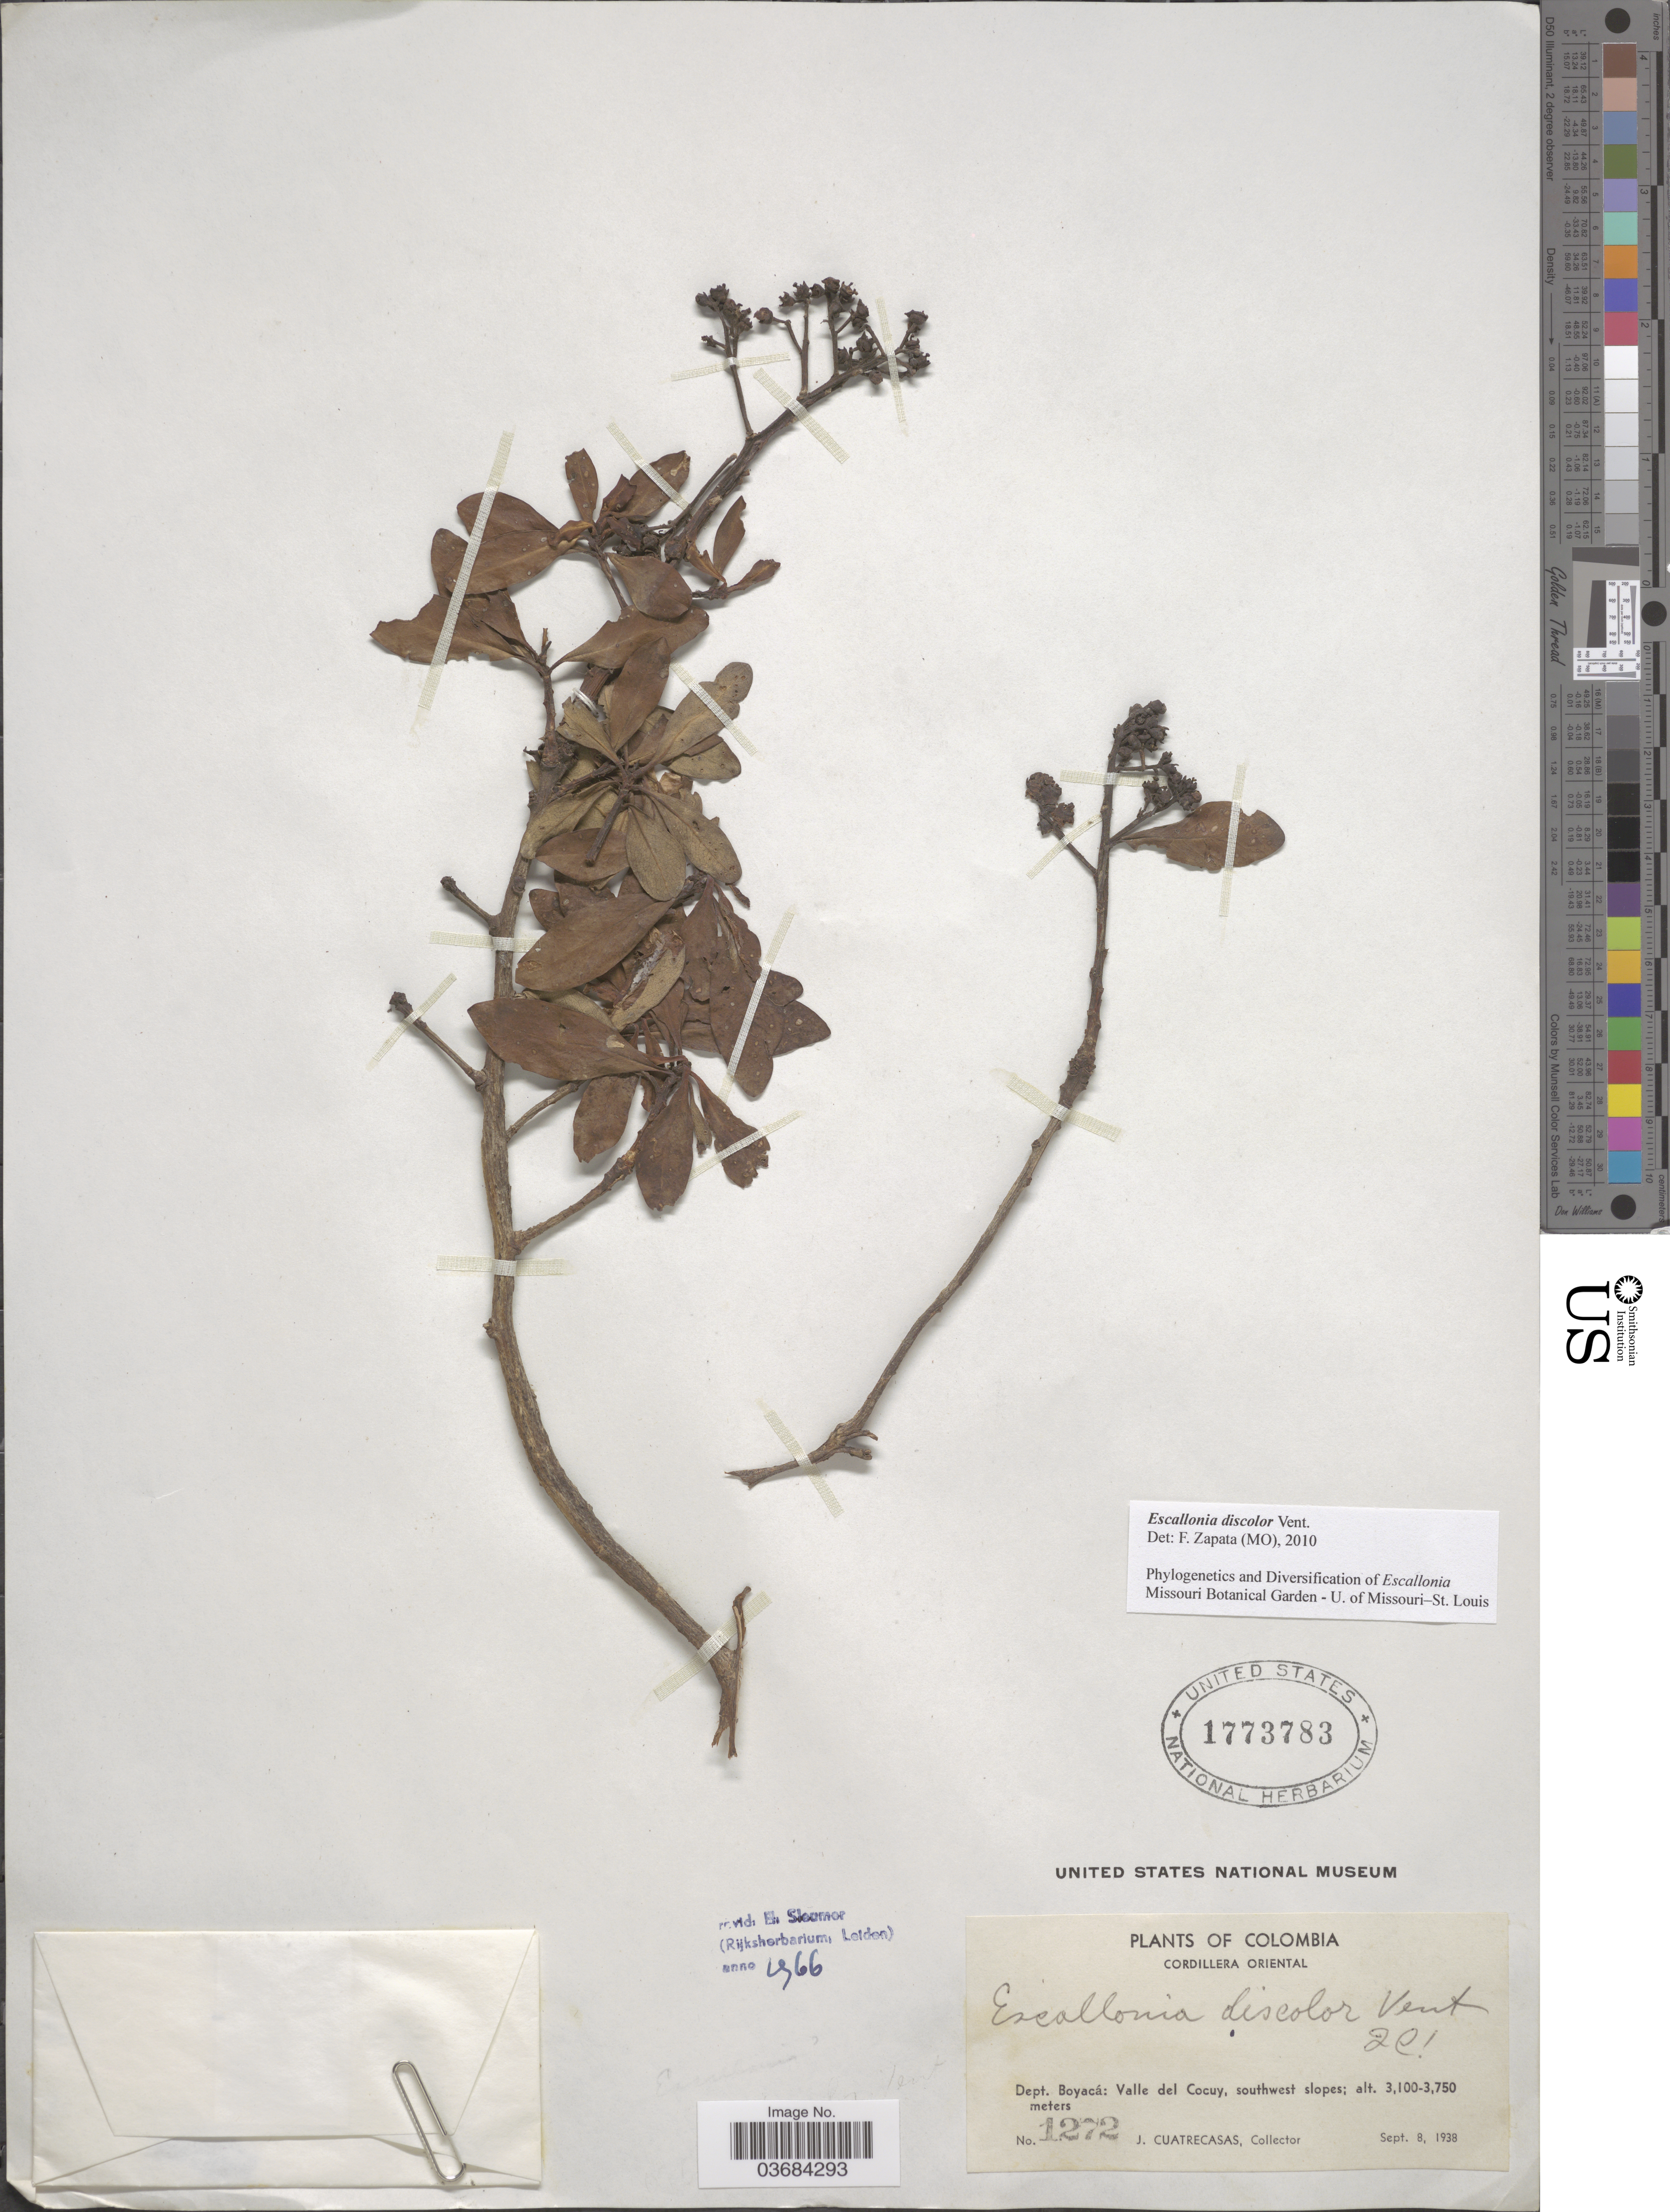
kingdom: Plantae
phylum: Tracheophyta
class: Magnoliopsida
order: Escalloniales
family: Escalloniaceae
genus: Escallonia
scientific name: Escallonia discolor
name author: Vent.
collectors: J. Cuatrecasas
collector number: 1272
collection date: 1938-09-08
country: Colombia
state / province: Boyacá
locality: Cordillera Oriental. Dept. Boyacá: Valle del Cocuy, southwest slopes.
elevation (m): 3100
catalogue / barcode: US 1773783